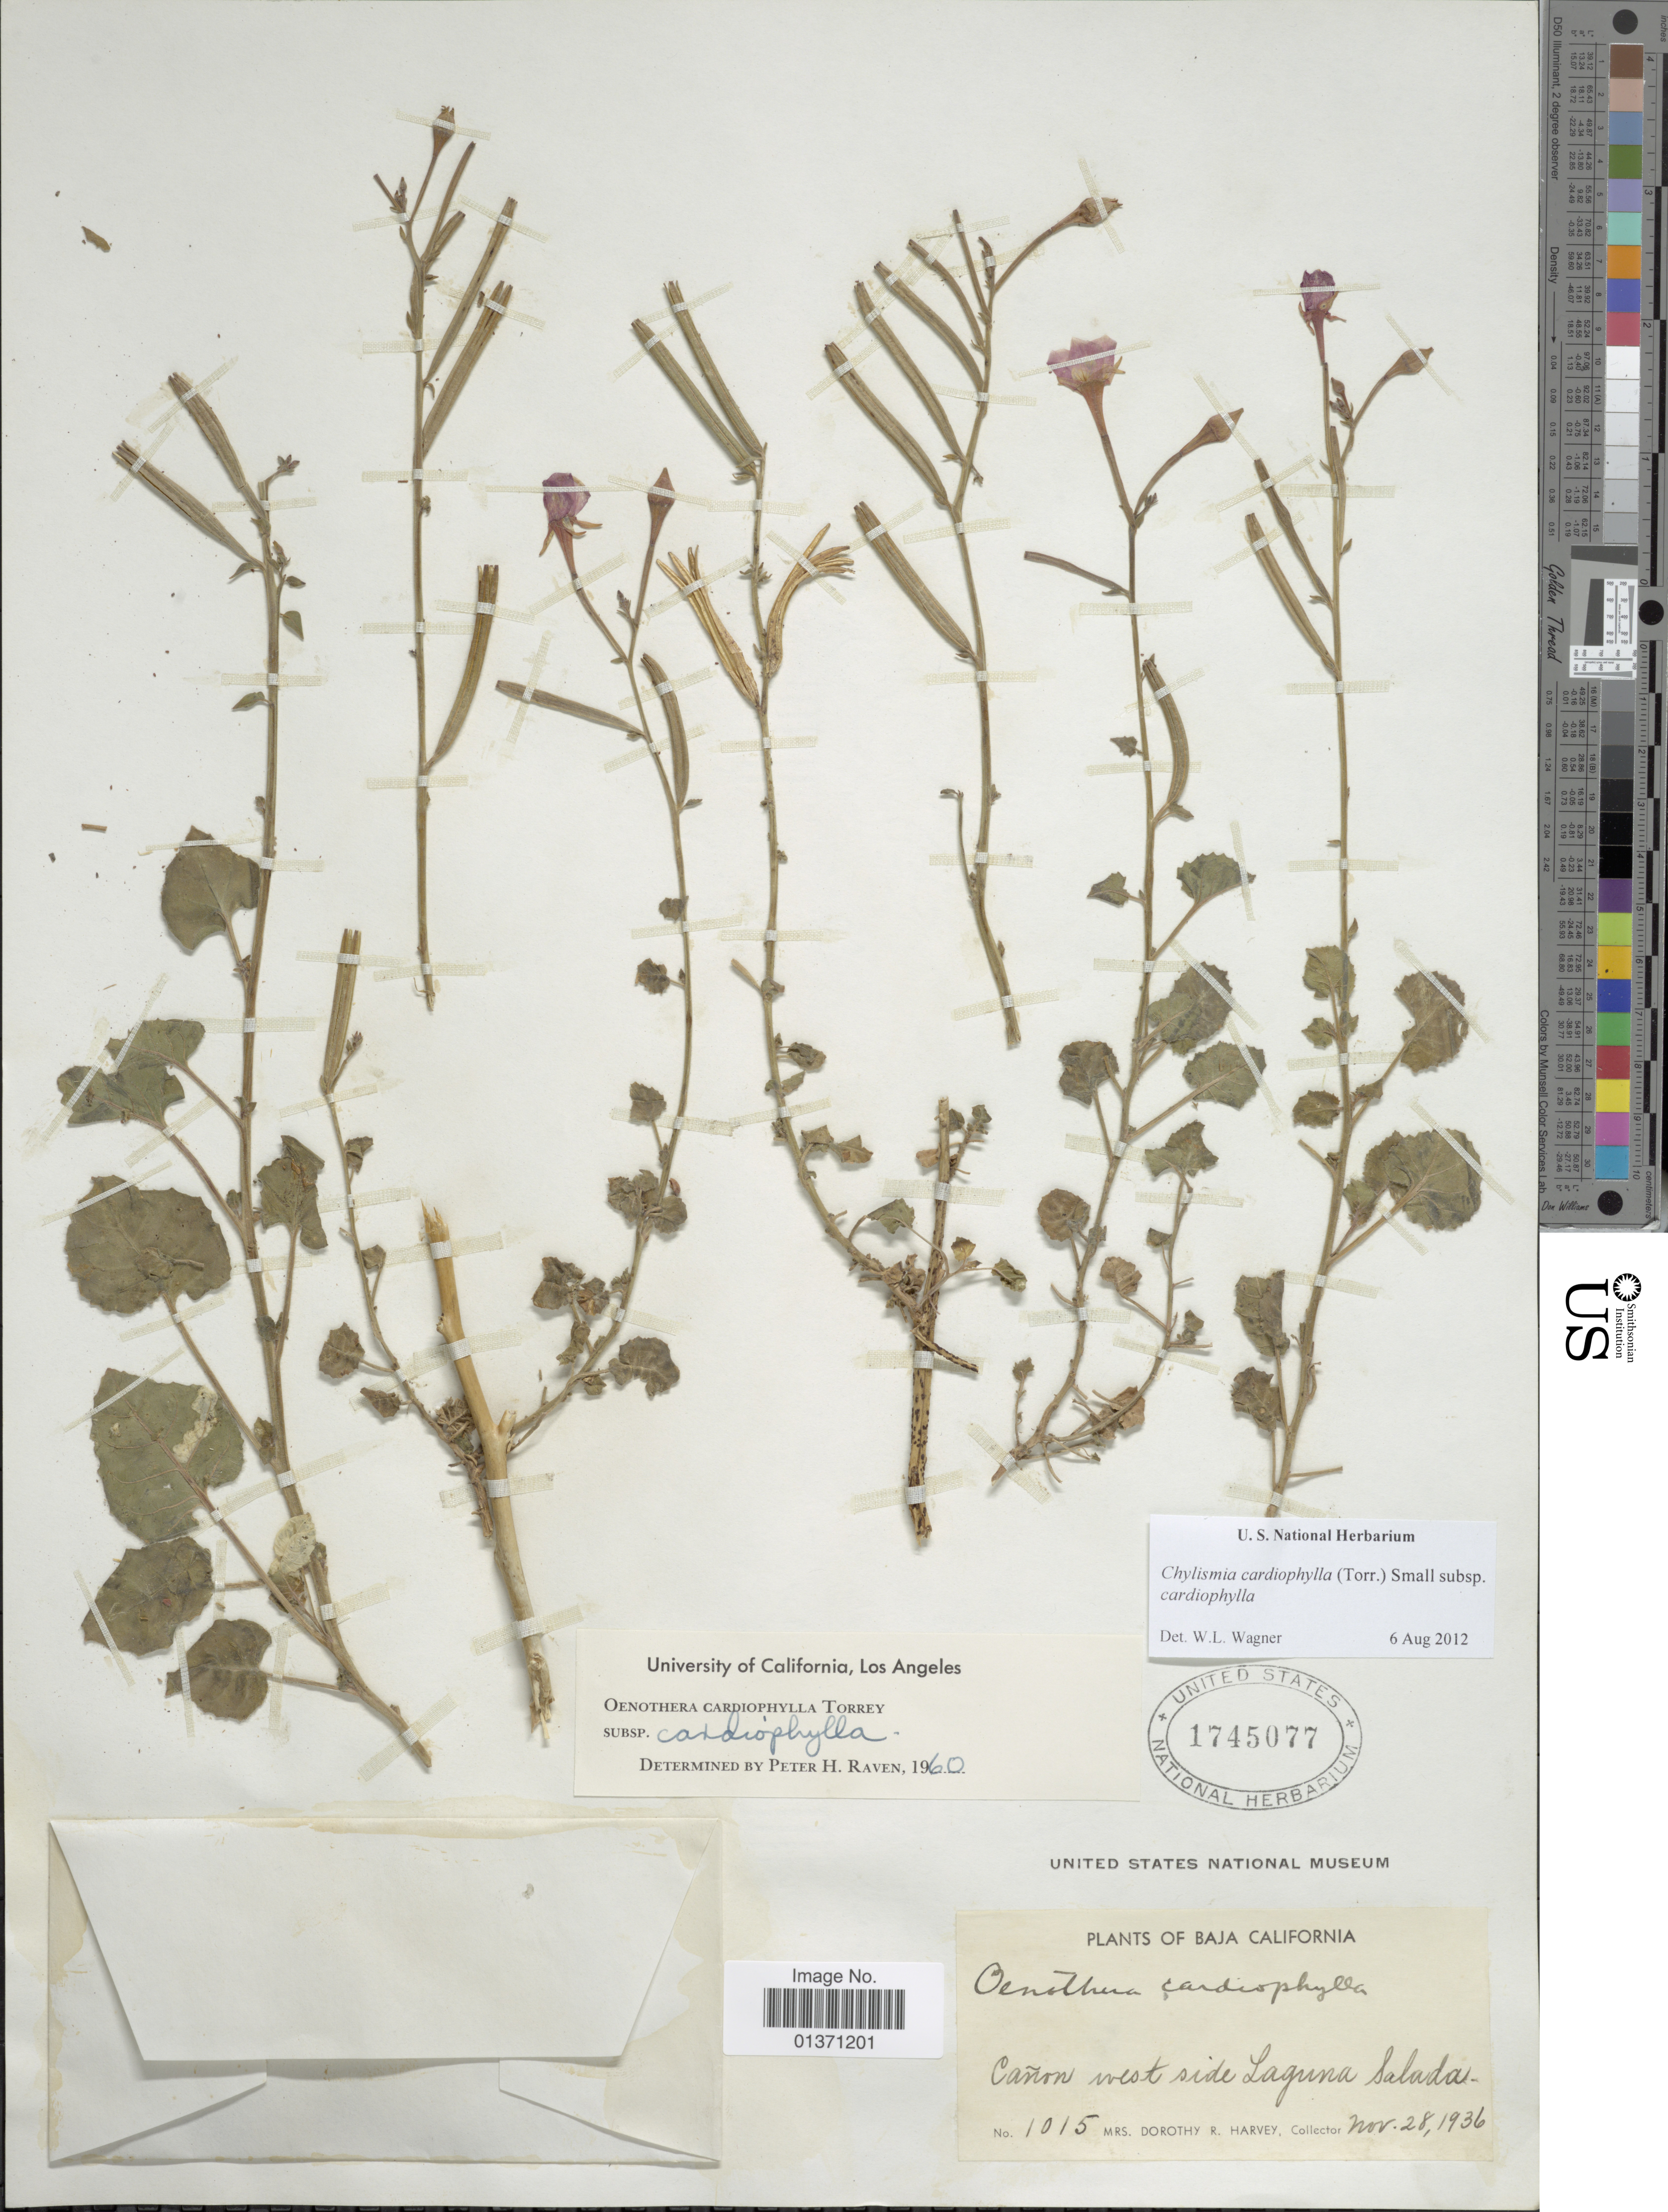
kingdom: Plantae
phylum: Tracheophyta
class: Magnoliopsida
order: Myrtales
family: Onagraceae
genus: Chylismia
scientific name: Chylismia cardiophylla subsp. cardiophylla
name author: (Torr.) Small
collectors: D. R. Harvey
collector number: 1015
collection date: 1936-11-28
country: Mexico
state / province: Baja California Norte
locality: Cañon west side Laguna Salada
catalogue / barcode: US 1745077